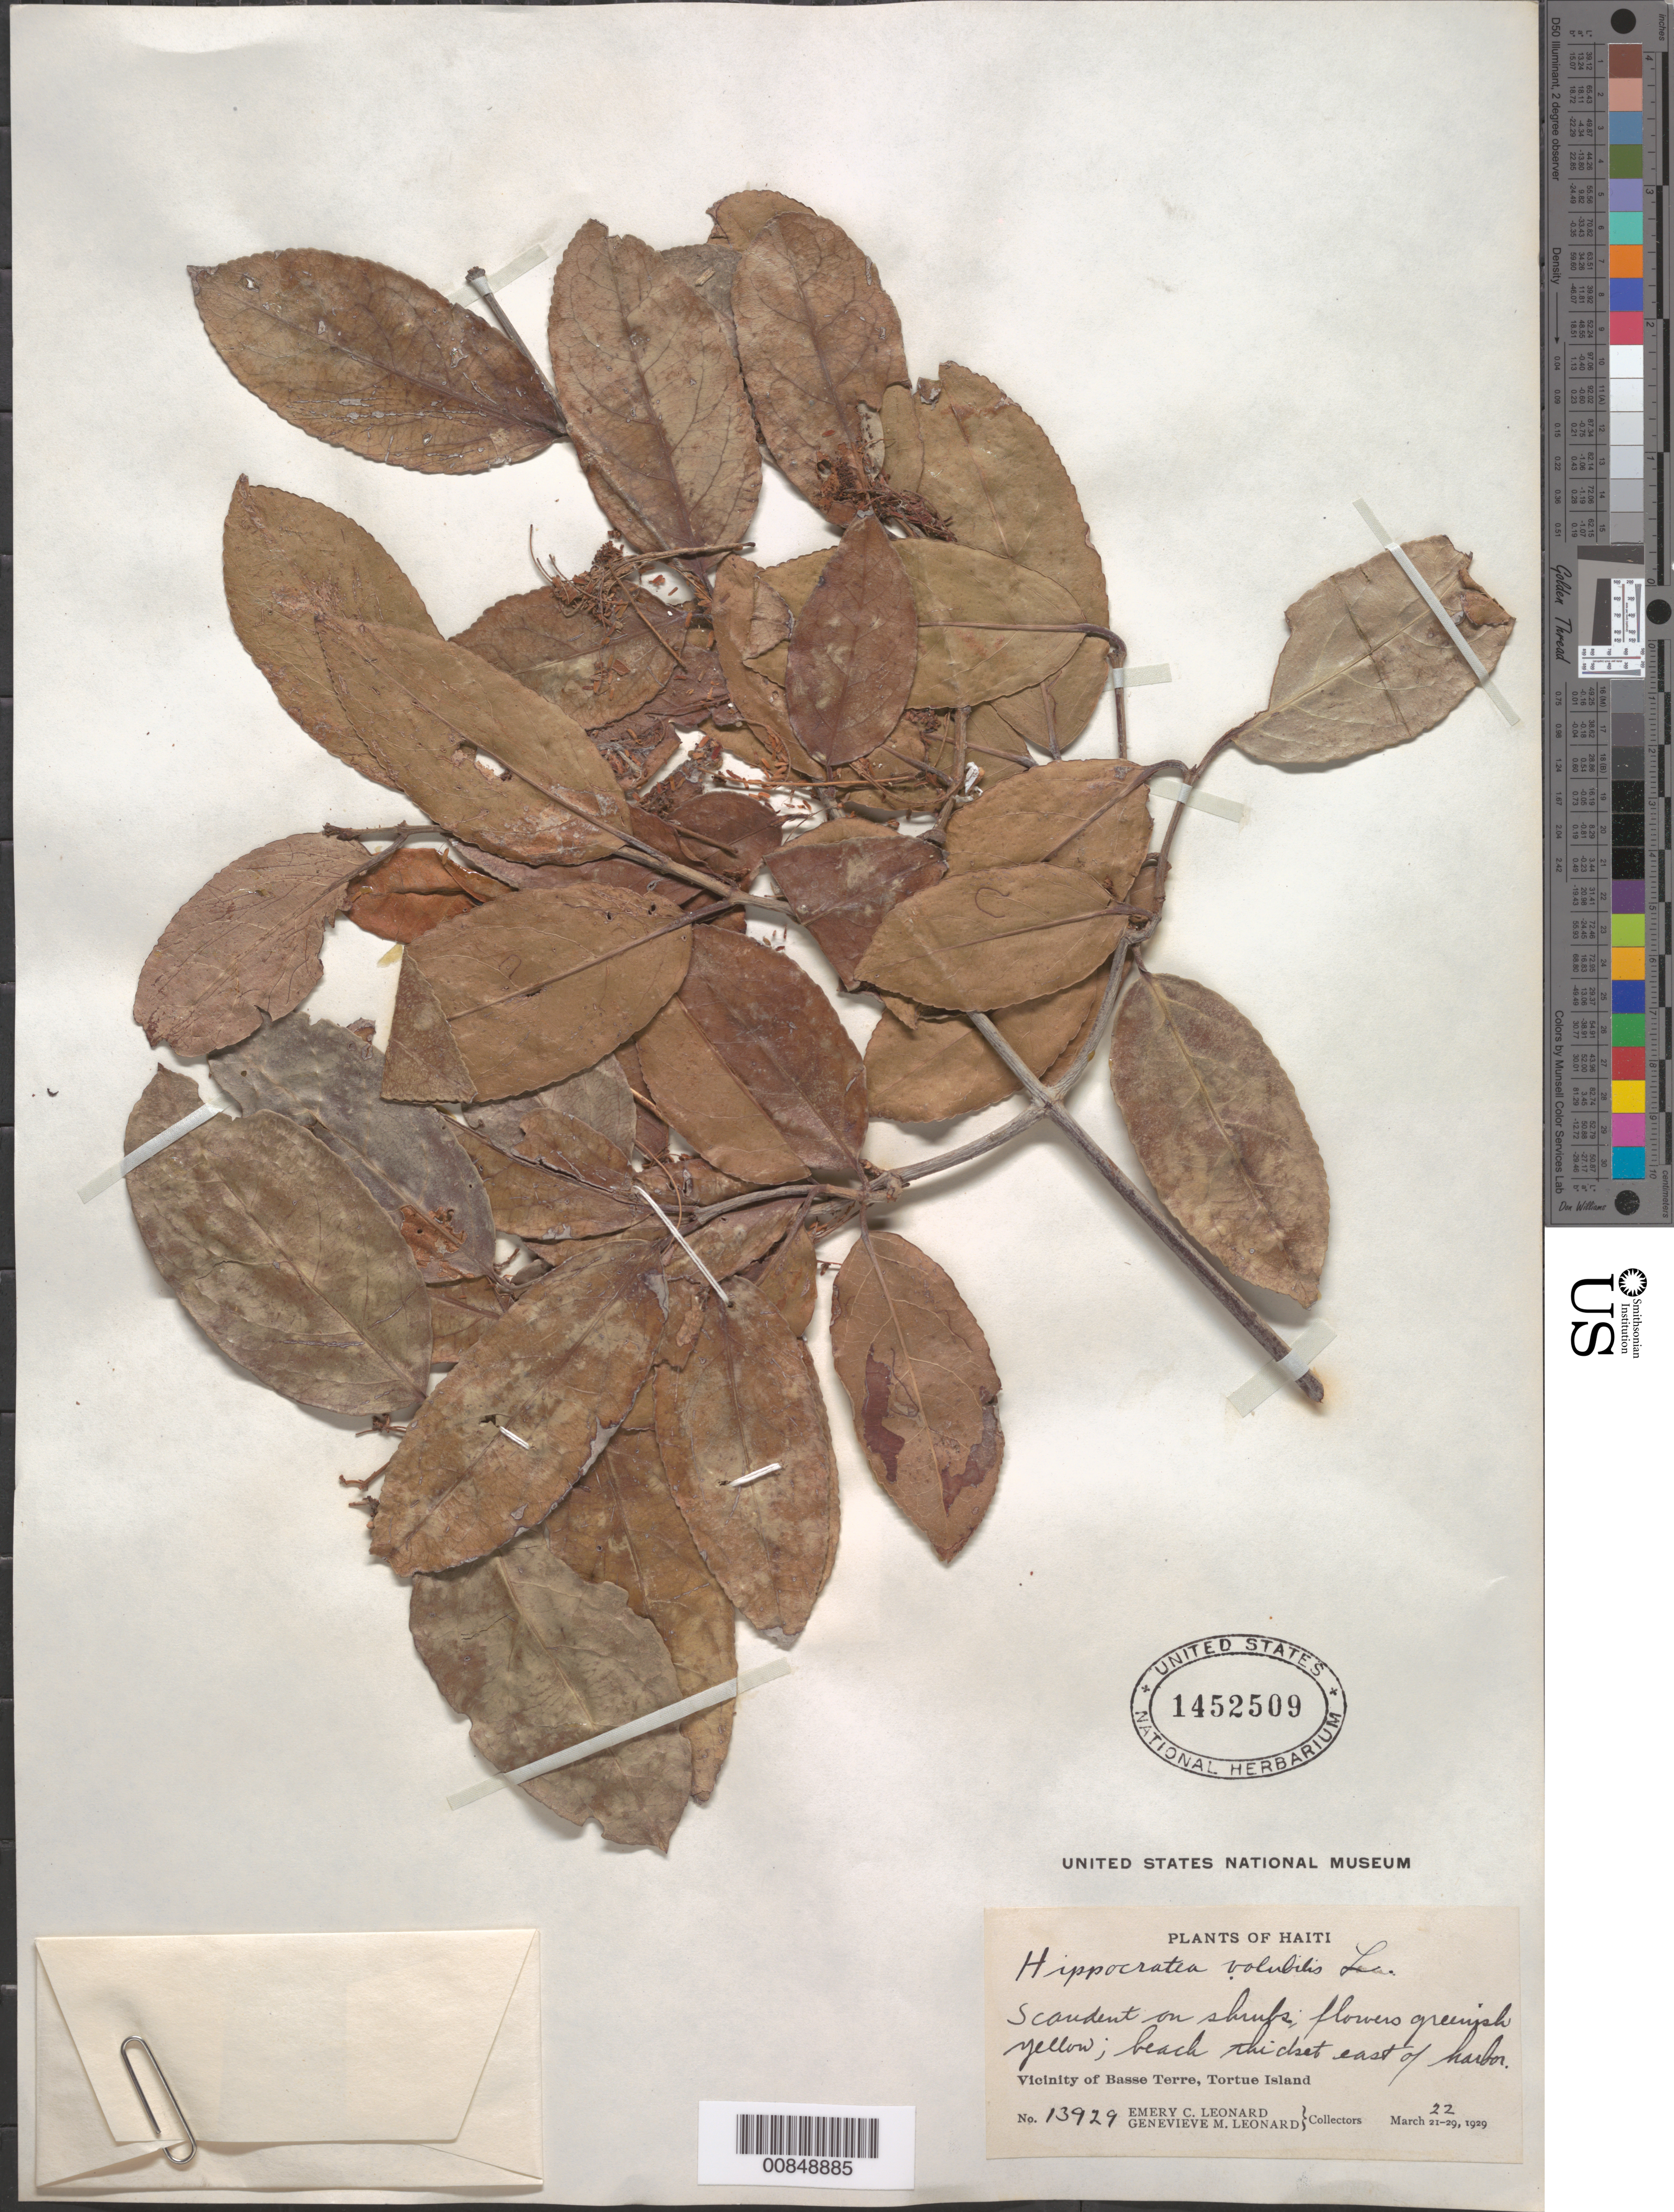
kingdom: Plantae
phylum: Tracheophyta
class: Magnoliopsida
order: Celastrales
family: Celastraceae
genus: Hippocratea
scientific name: Hippocratea volubilis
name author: L.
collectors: E. C. Leonard & G. M. Leonard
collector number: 13929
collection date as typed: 22 Mar 1929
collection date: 1929-03-22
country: Haiti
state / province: Nord-Ouest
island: Île de la Tortue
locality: Vicinity of Basse Terre, E of harbor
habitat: On shrubs in beach thickets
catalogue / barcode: US 1452509